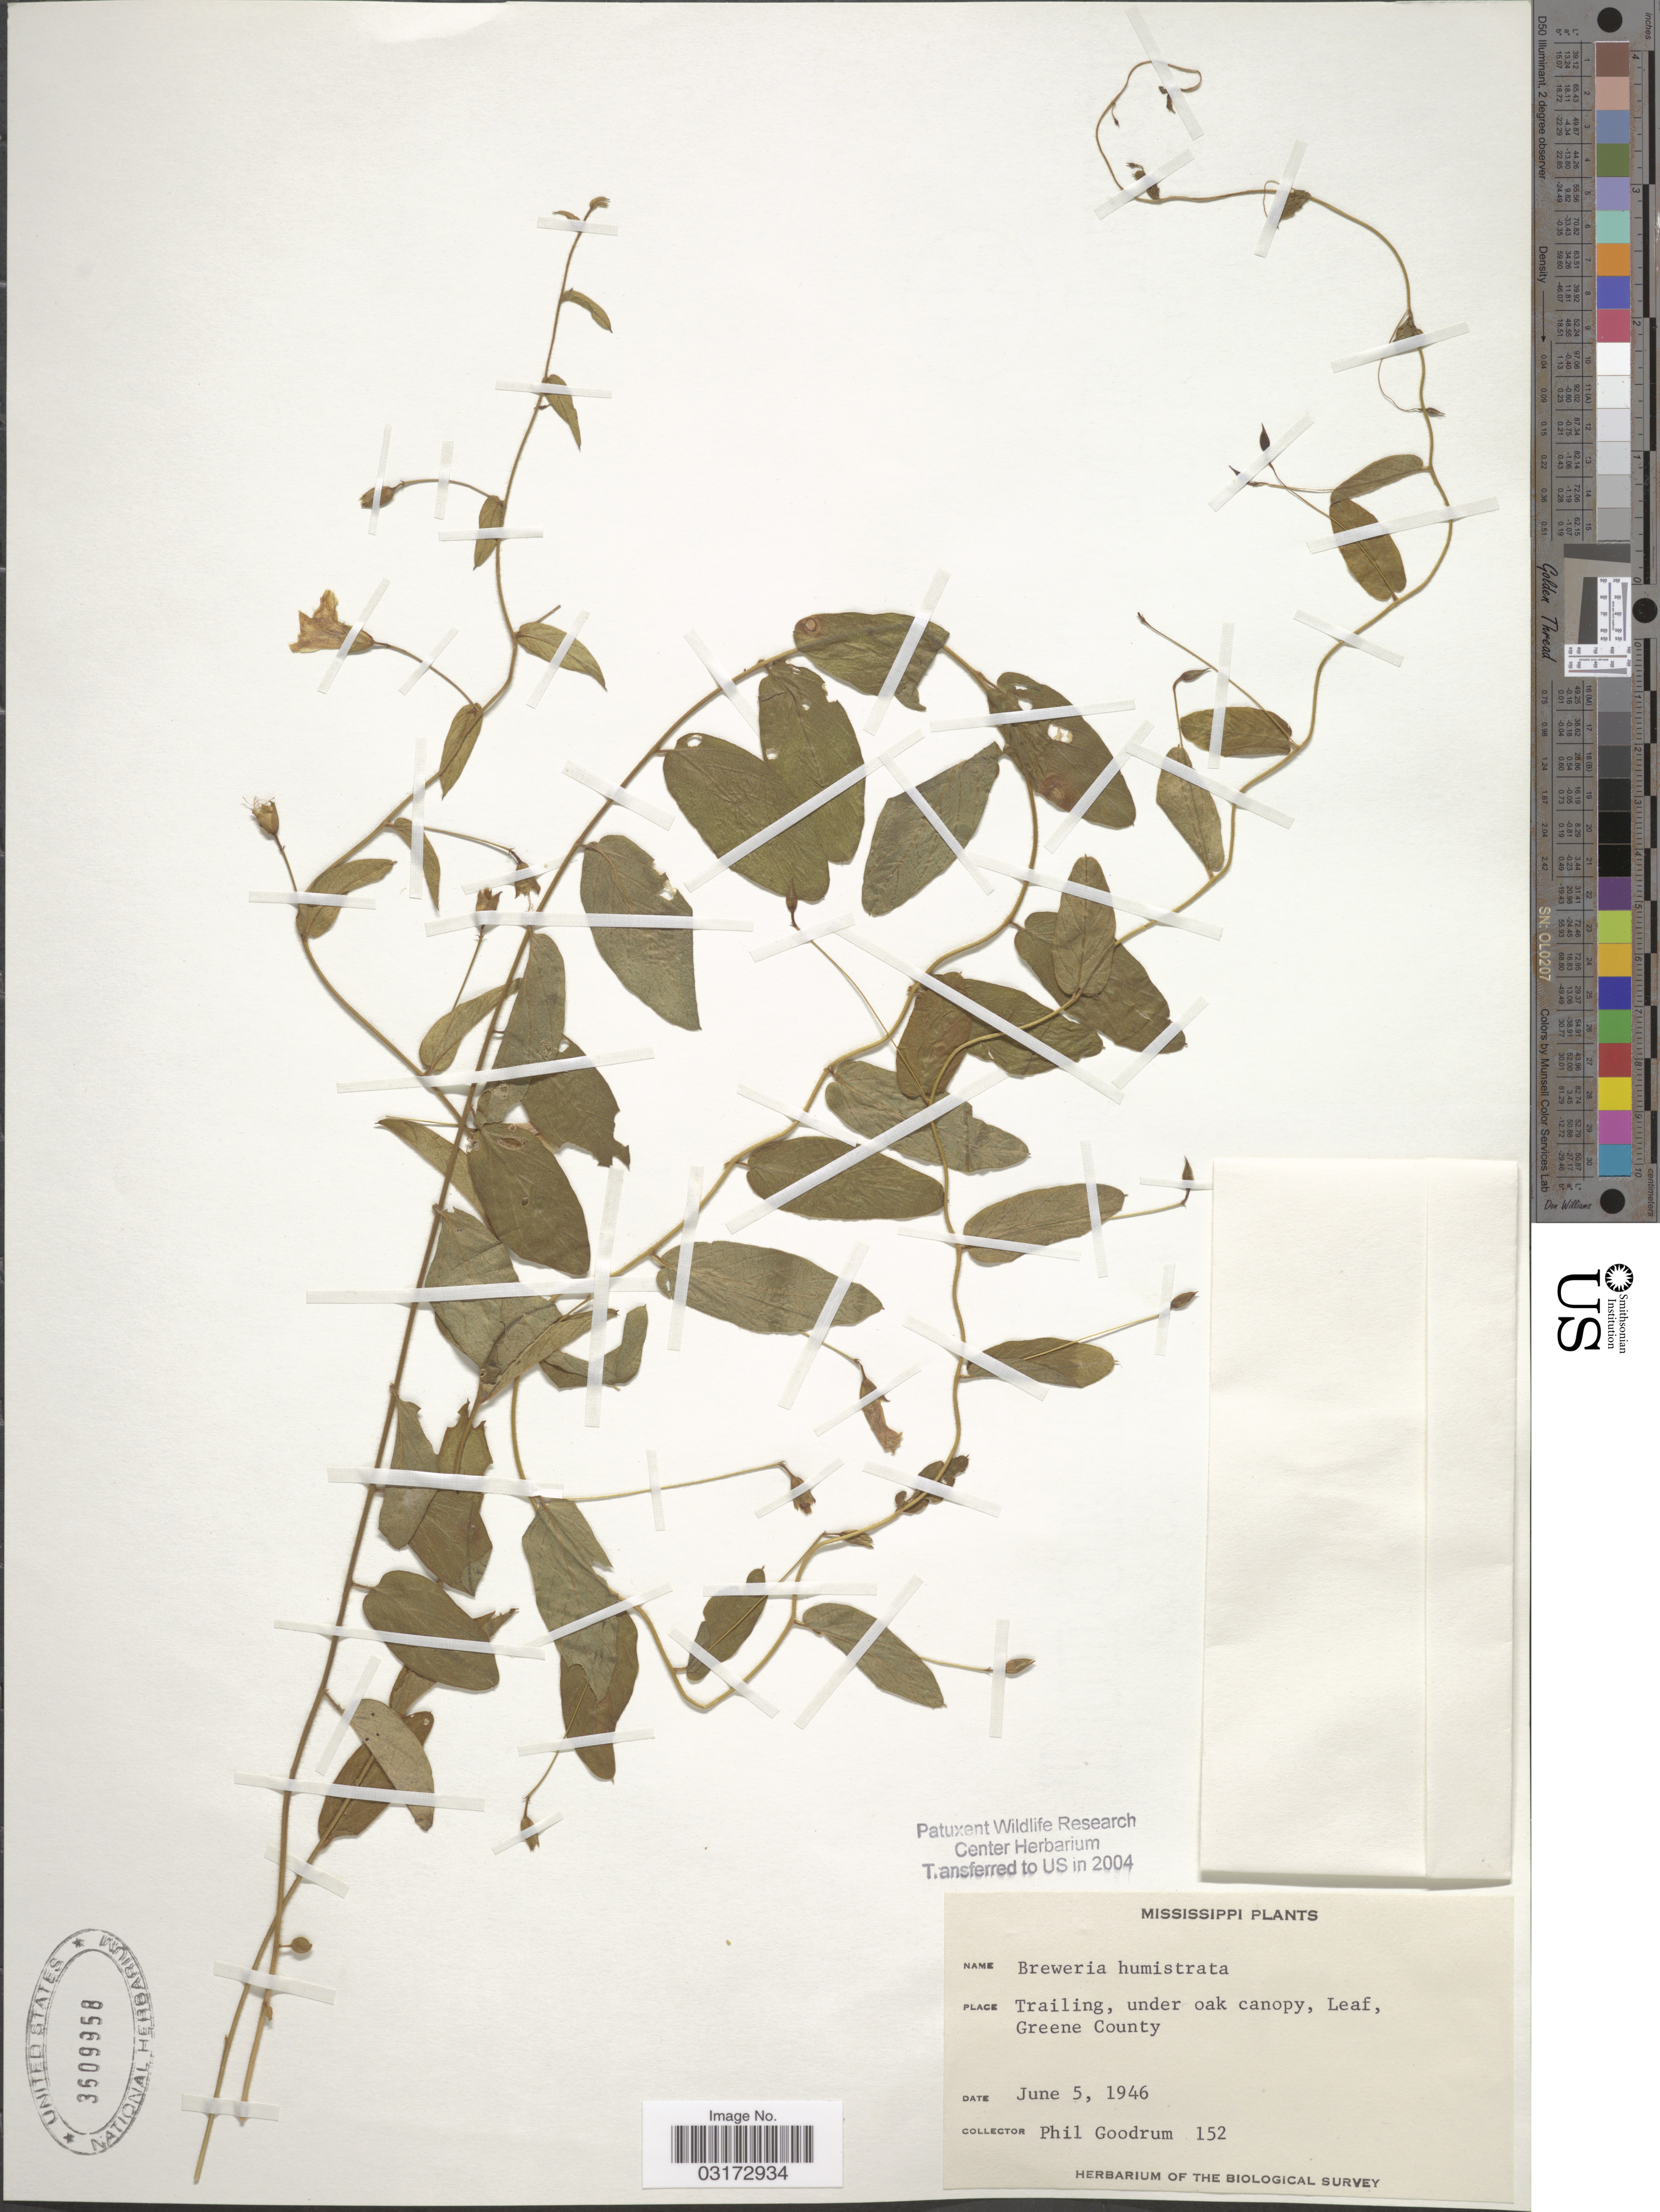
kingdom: Plantae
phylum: Tracheophyta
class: Magnoliopsida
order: Solanales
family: Convolvulaceae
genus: Stylisma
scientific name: Stylisma humistrata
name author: (Walter) Chapm.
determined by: Strong, Mark T., (BOT), Smithsonian Institution - National Museum of Natural History (UNITED STATES)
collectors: P. Goodrum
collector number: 152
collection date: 1946-06-05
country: United States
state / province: Mississippi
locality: Trailing, under oak canopy, Leaf, Greene County.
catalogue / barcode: US 3609958